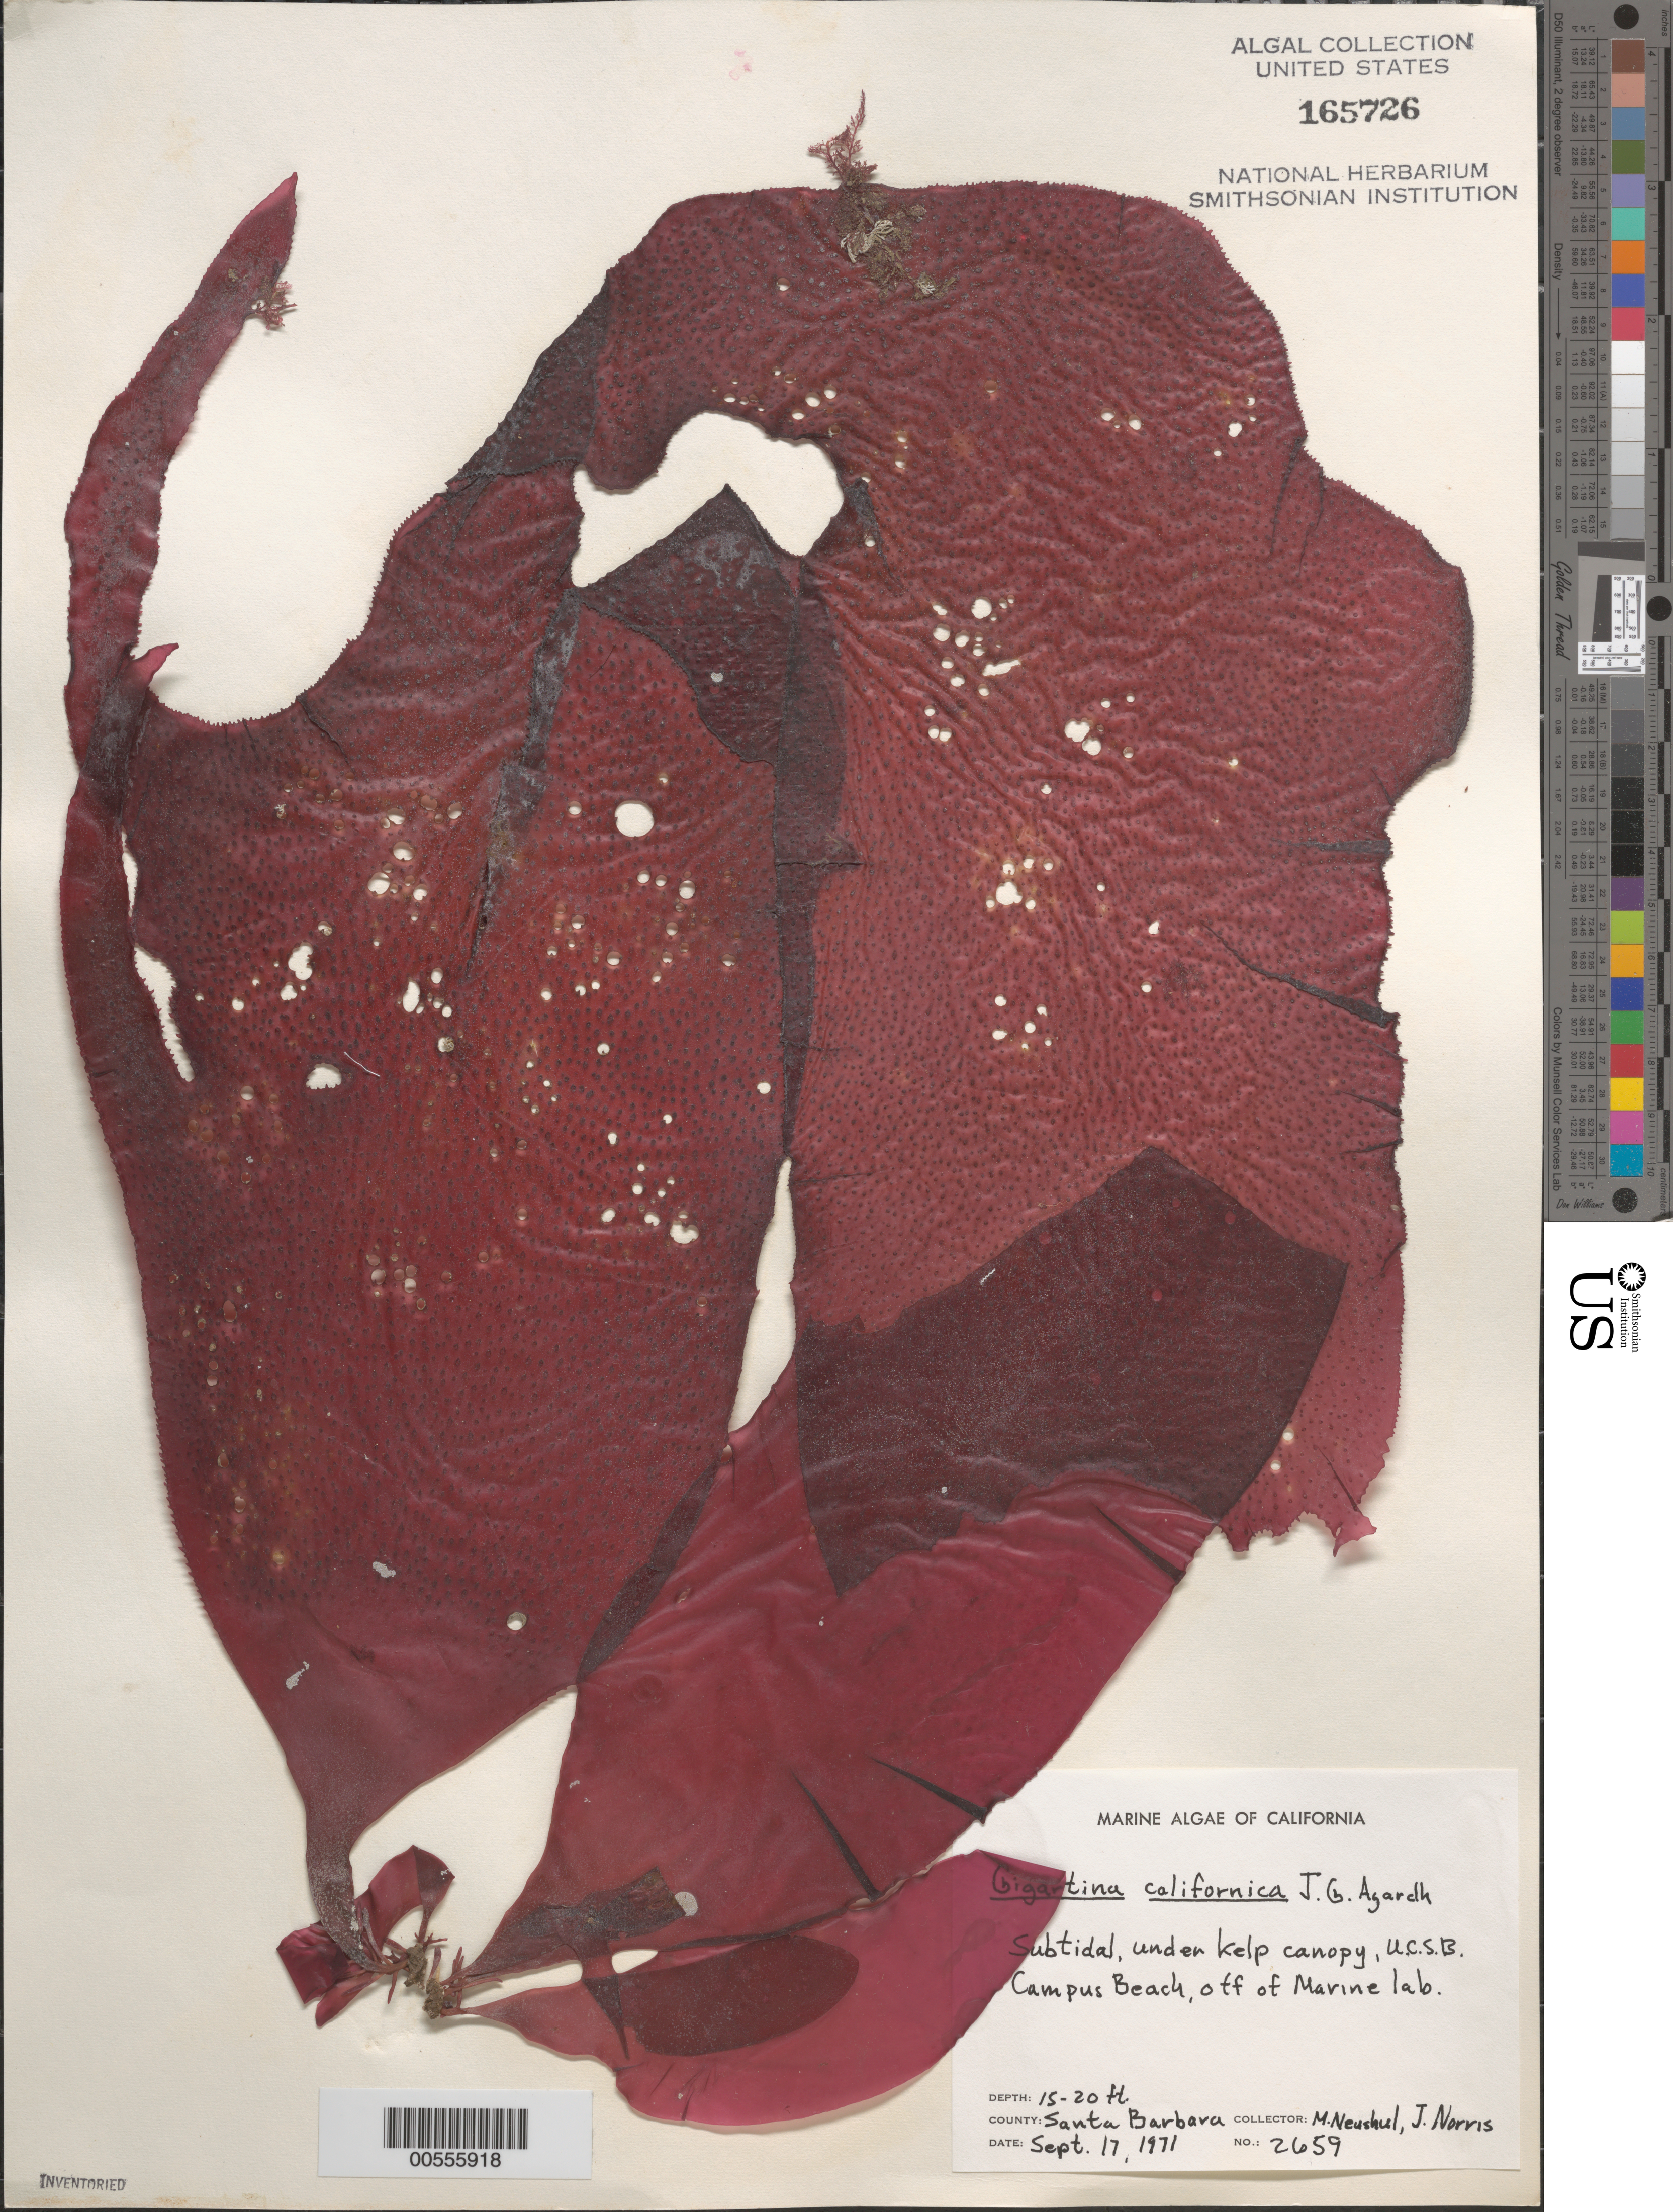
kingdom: Plantae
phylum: Rhodophyta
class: Florideophyceae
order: Gigartinales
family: Gigartinaceae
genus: Chondracanthus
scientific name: Chondracanthus corymbiferus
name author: (Kütz.) Guiry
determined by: Algae name updating Project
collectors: M. Neushul & J. N. Norris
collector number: Neushul 2659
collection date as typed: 17 Sep 1971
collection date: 1971-09-17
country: United States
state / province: California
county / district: Santa Barbara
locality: Campus Beach, University of California Santa Barbara, off marine laboratory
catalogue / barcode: US 165726